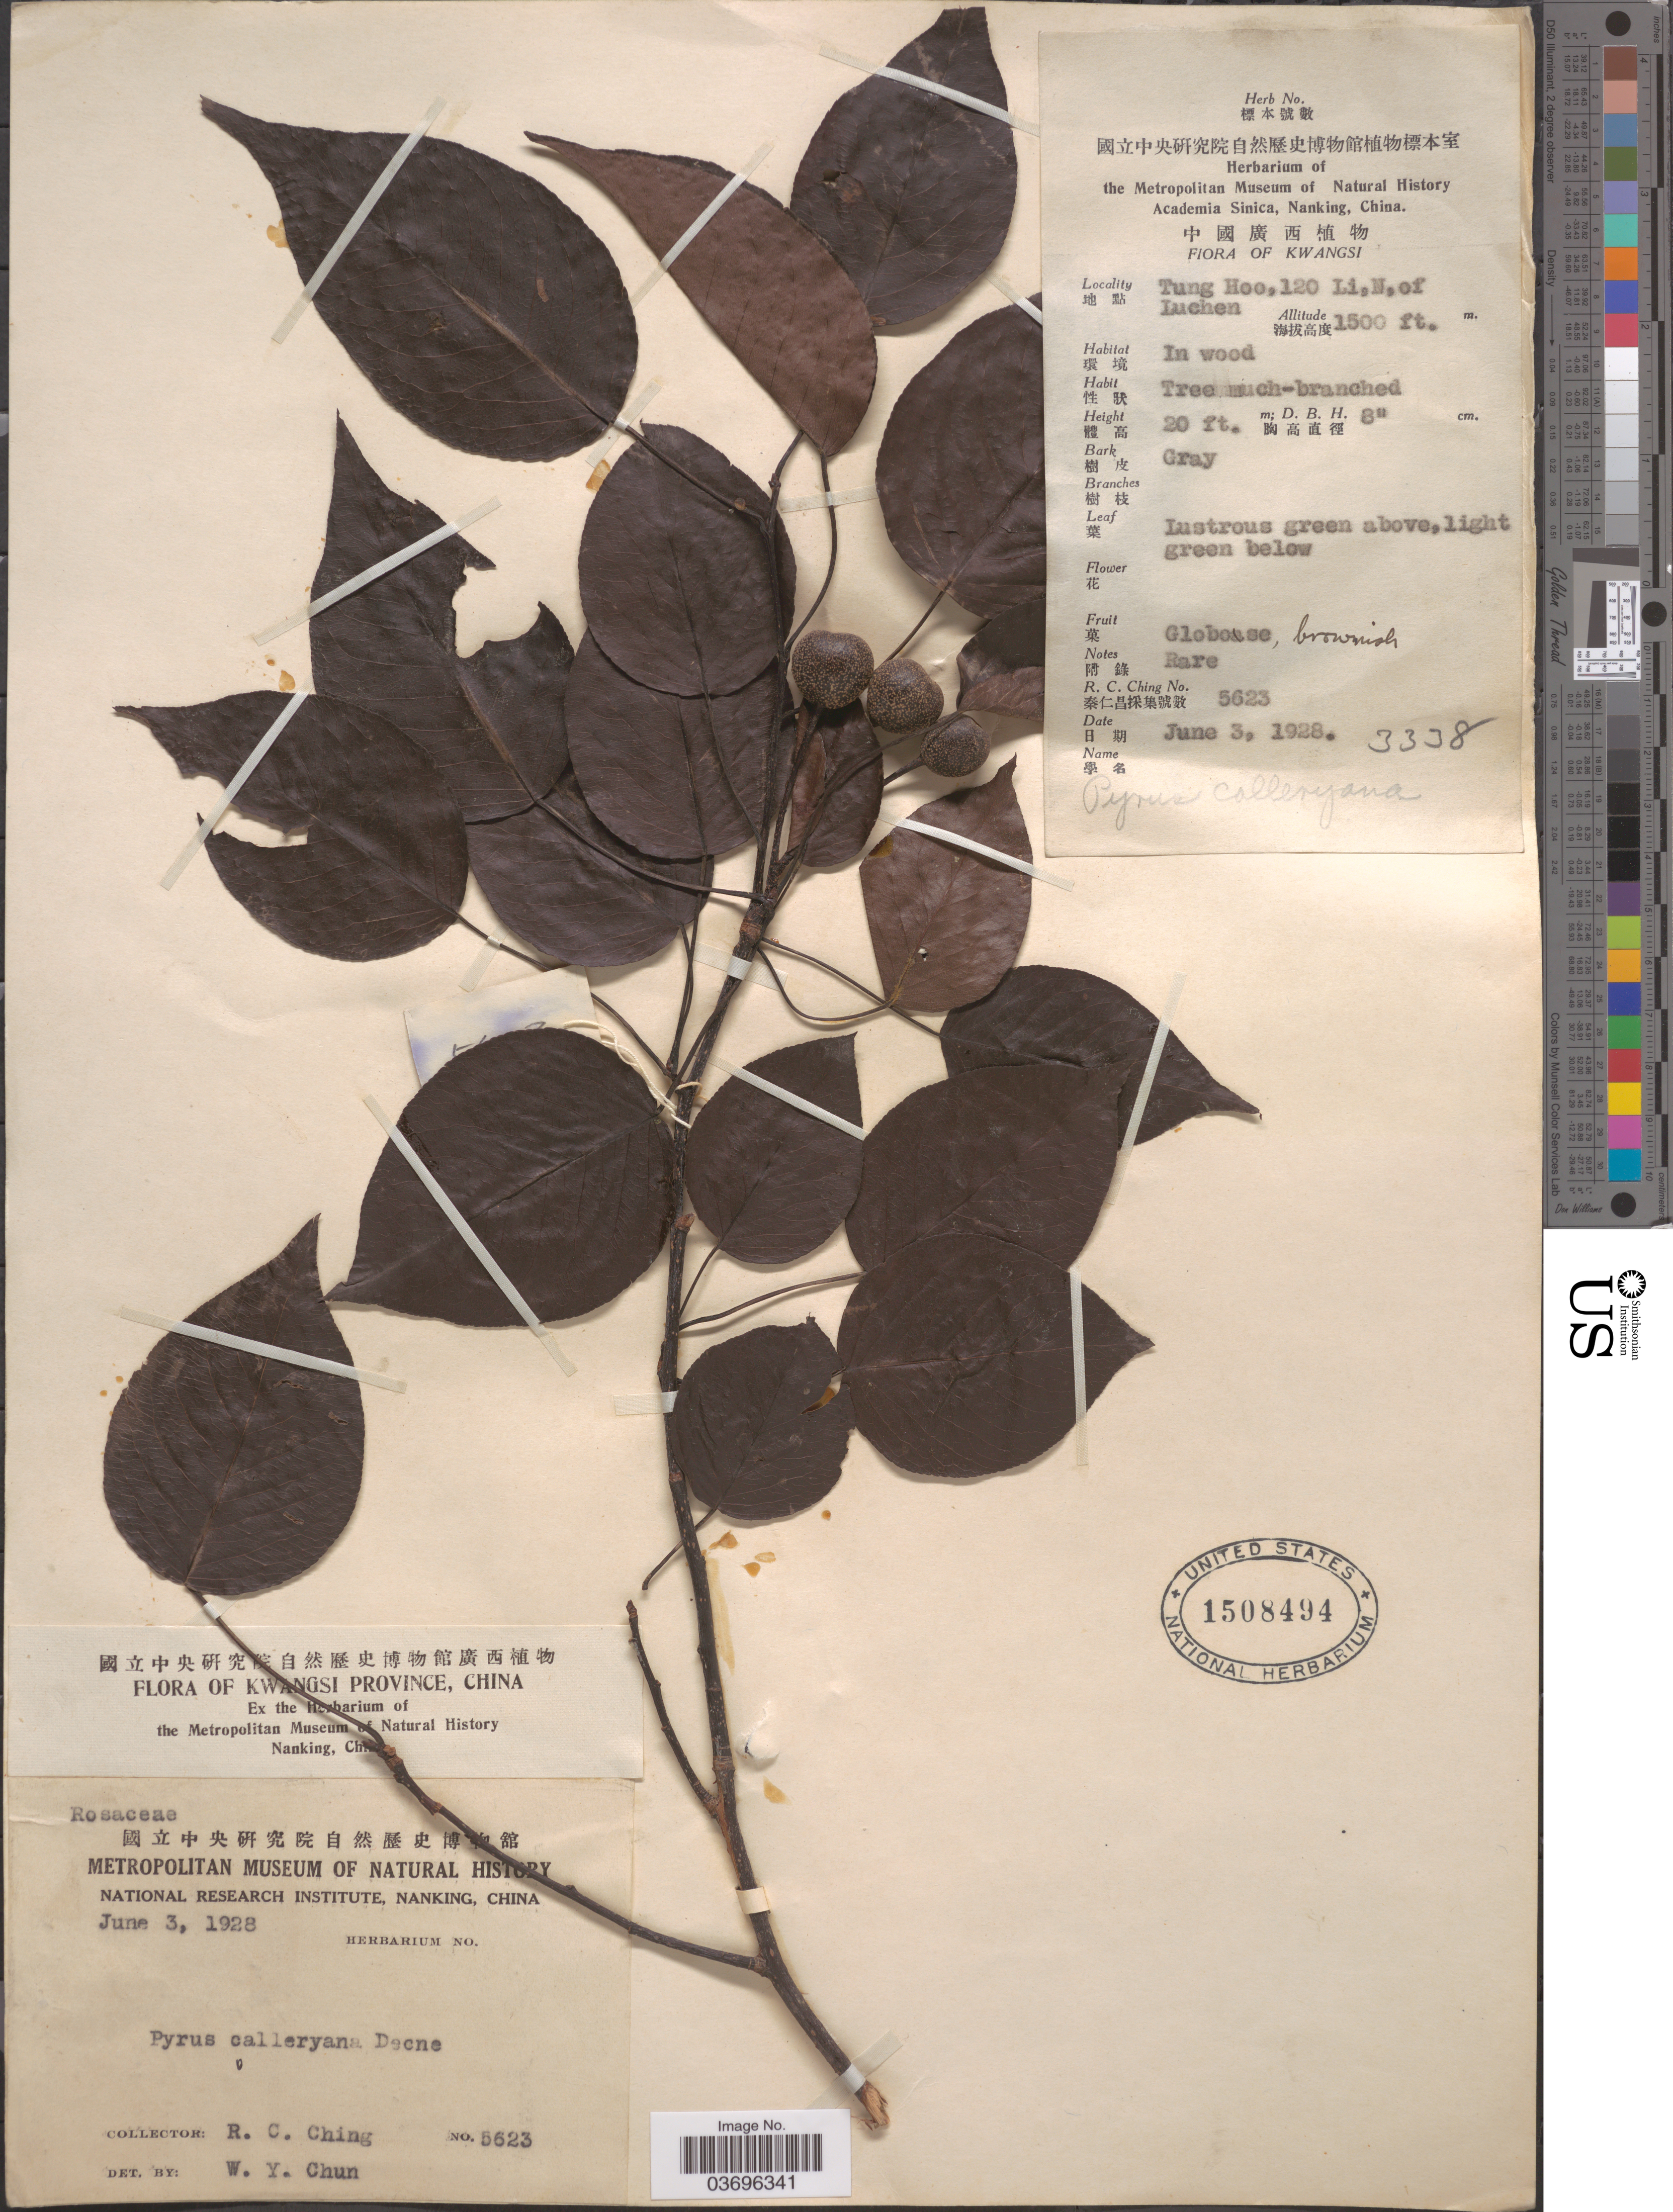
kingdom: Plantae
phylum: Tracheophyta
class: Magnoliopsida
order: Rosales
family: Rosaceae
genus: Pyrus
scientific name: Pyrus calleryana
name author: Decne.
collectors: R. C. Ching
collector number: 5623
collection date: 1928-06-03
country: China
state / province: Guangxi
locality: Kwangsi Province. Tung Hoo, 120 Li, N, of Luchen.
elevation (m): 457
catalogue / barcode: US 1508494